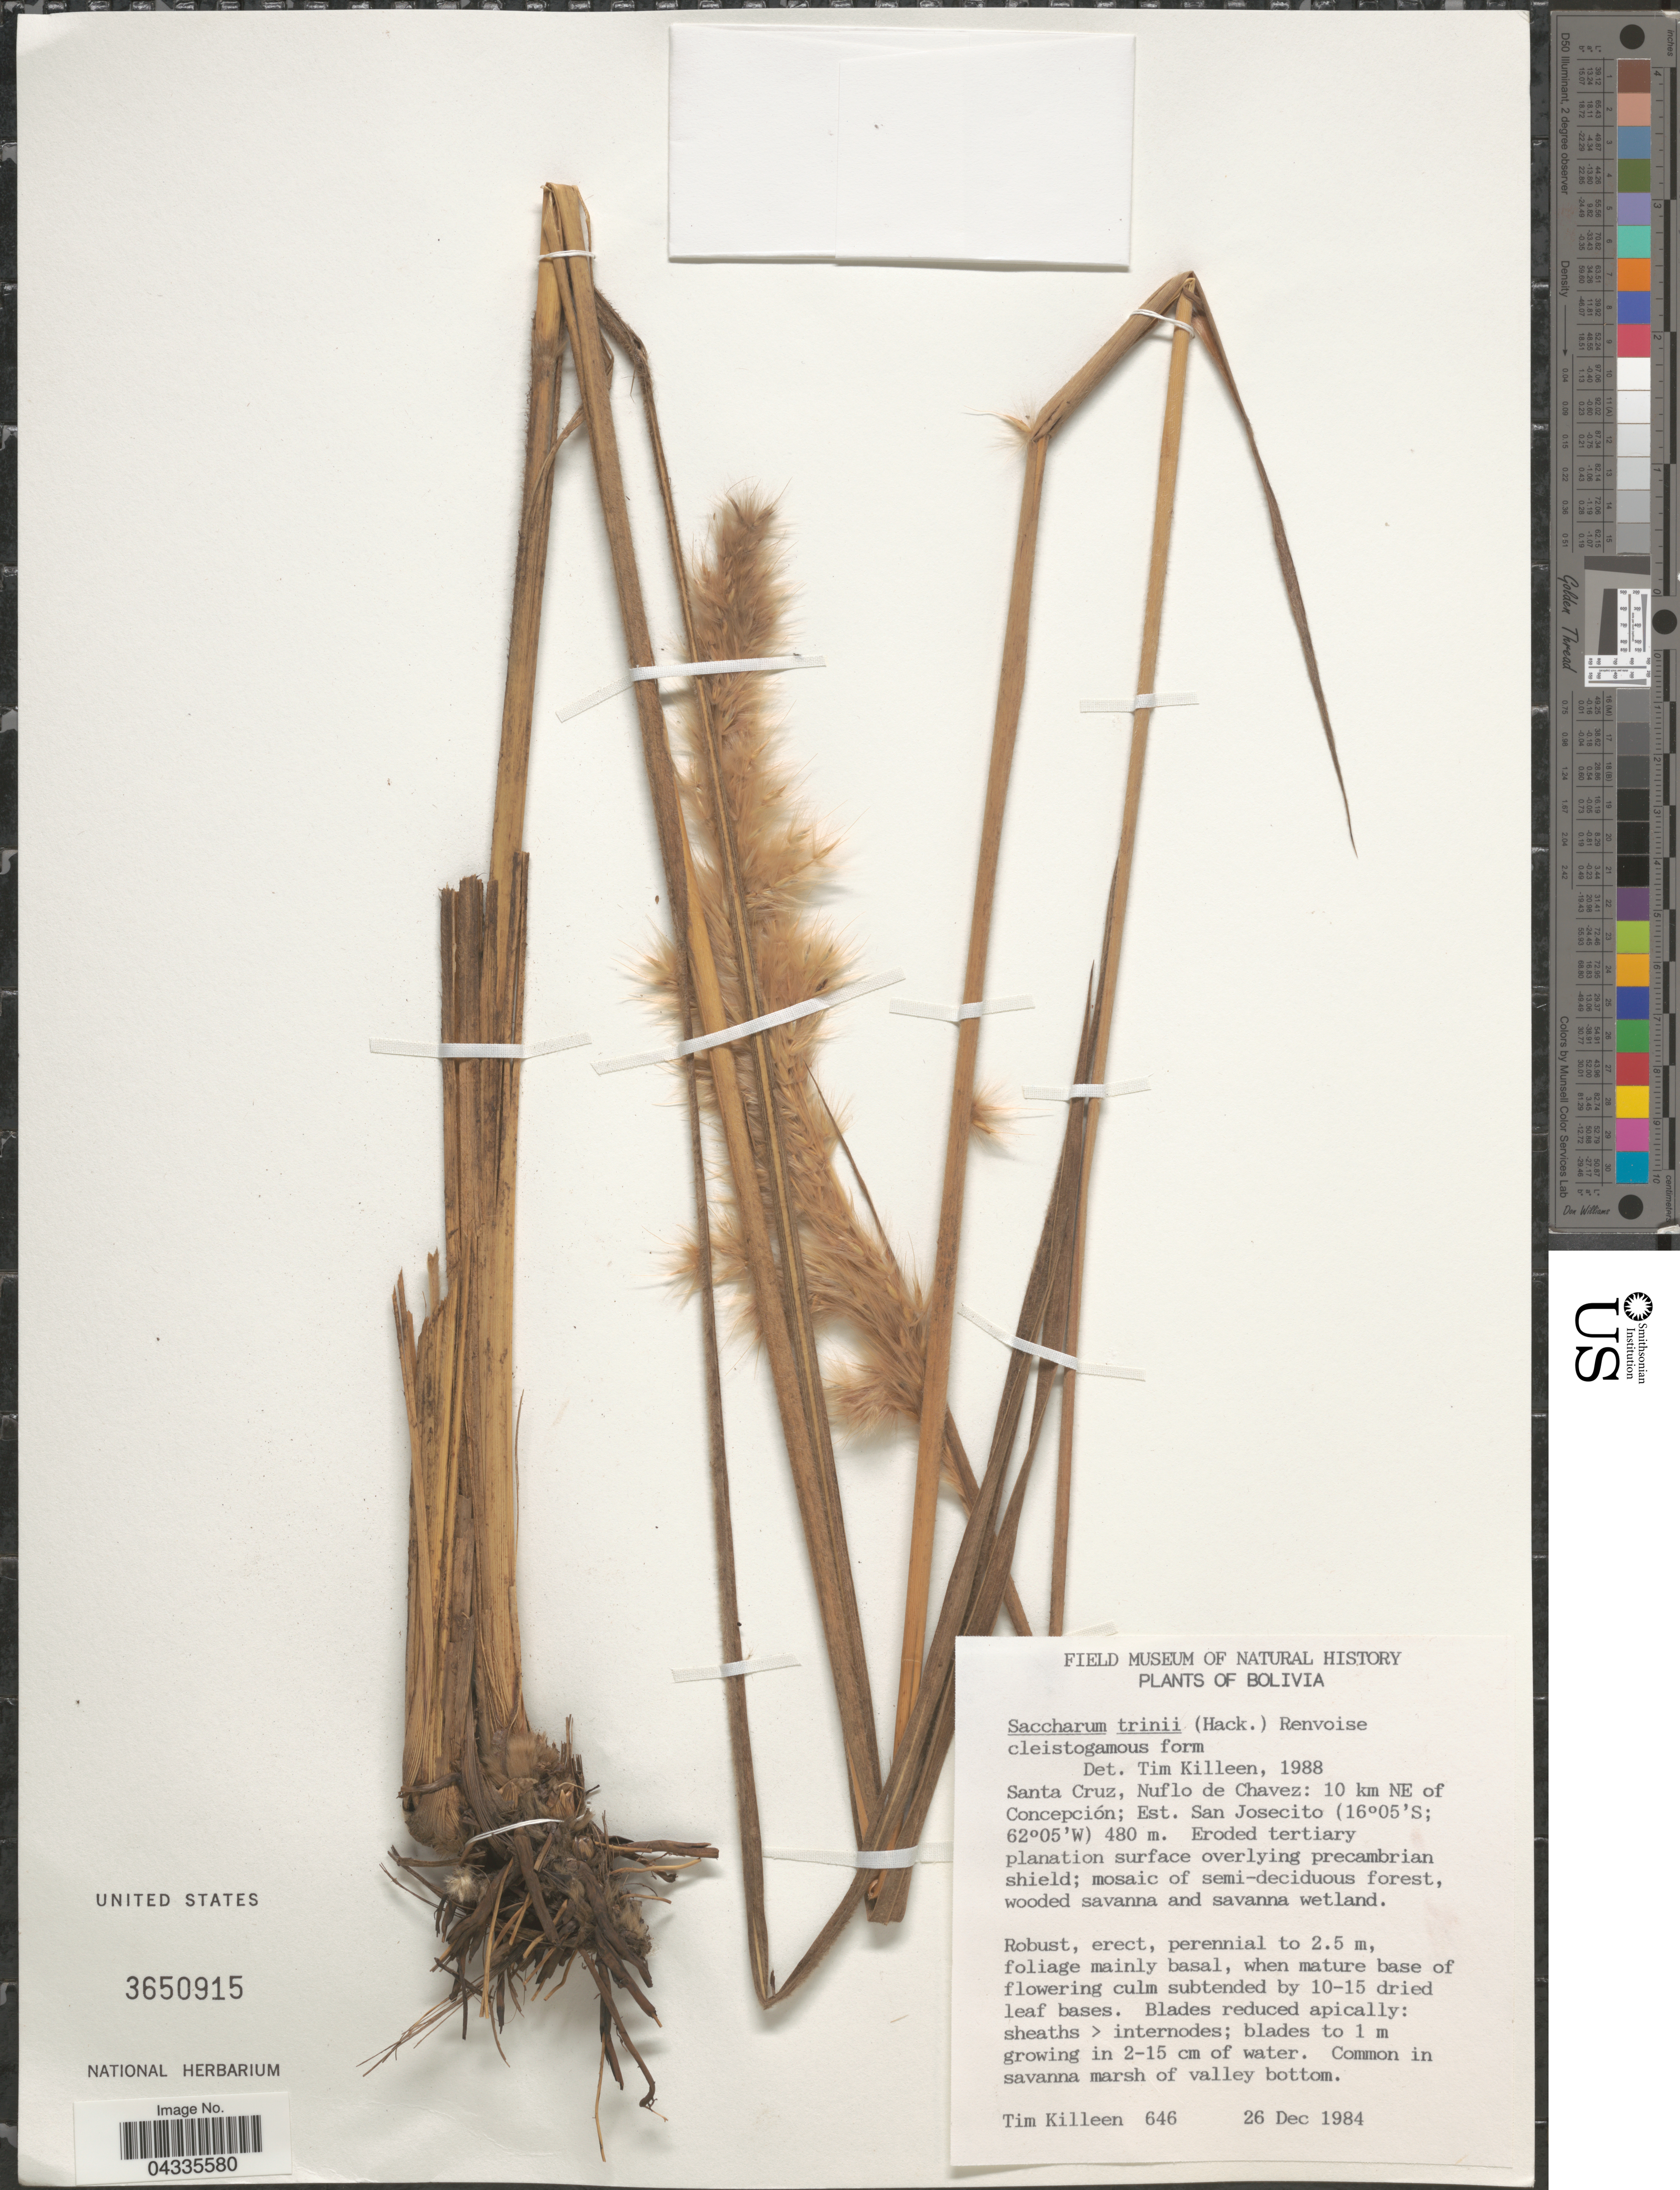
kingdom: Plantae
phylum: Tracheophyta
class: Liliopsida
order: Poales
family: Poaceae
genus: Erianthus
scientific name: Erianthus trinii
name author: Hack.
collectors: T. J. Killeen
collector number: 646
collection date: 1984-12-26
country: Bolivia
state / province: Santa Cruz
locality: Nuflo de Chavez: 10 km NE of Concepción; Est. San Josecito.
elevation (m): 480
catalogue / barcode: US 3650915